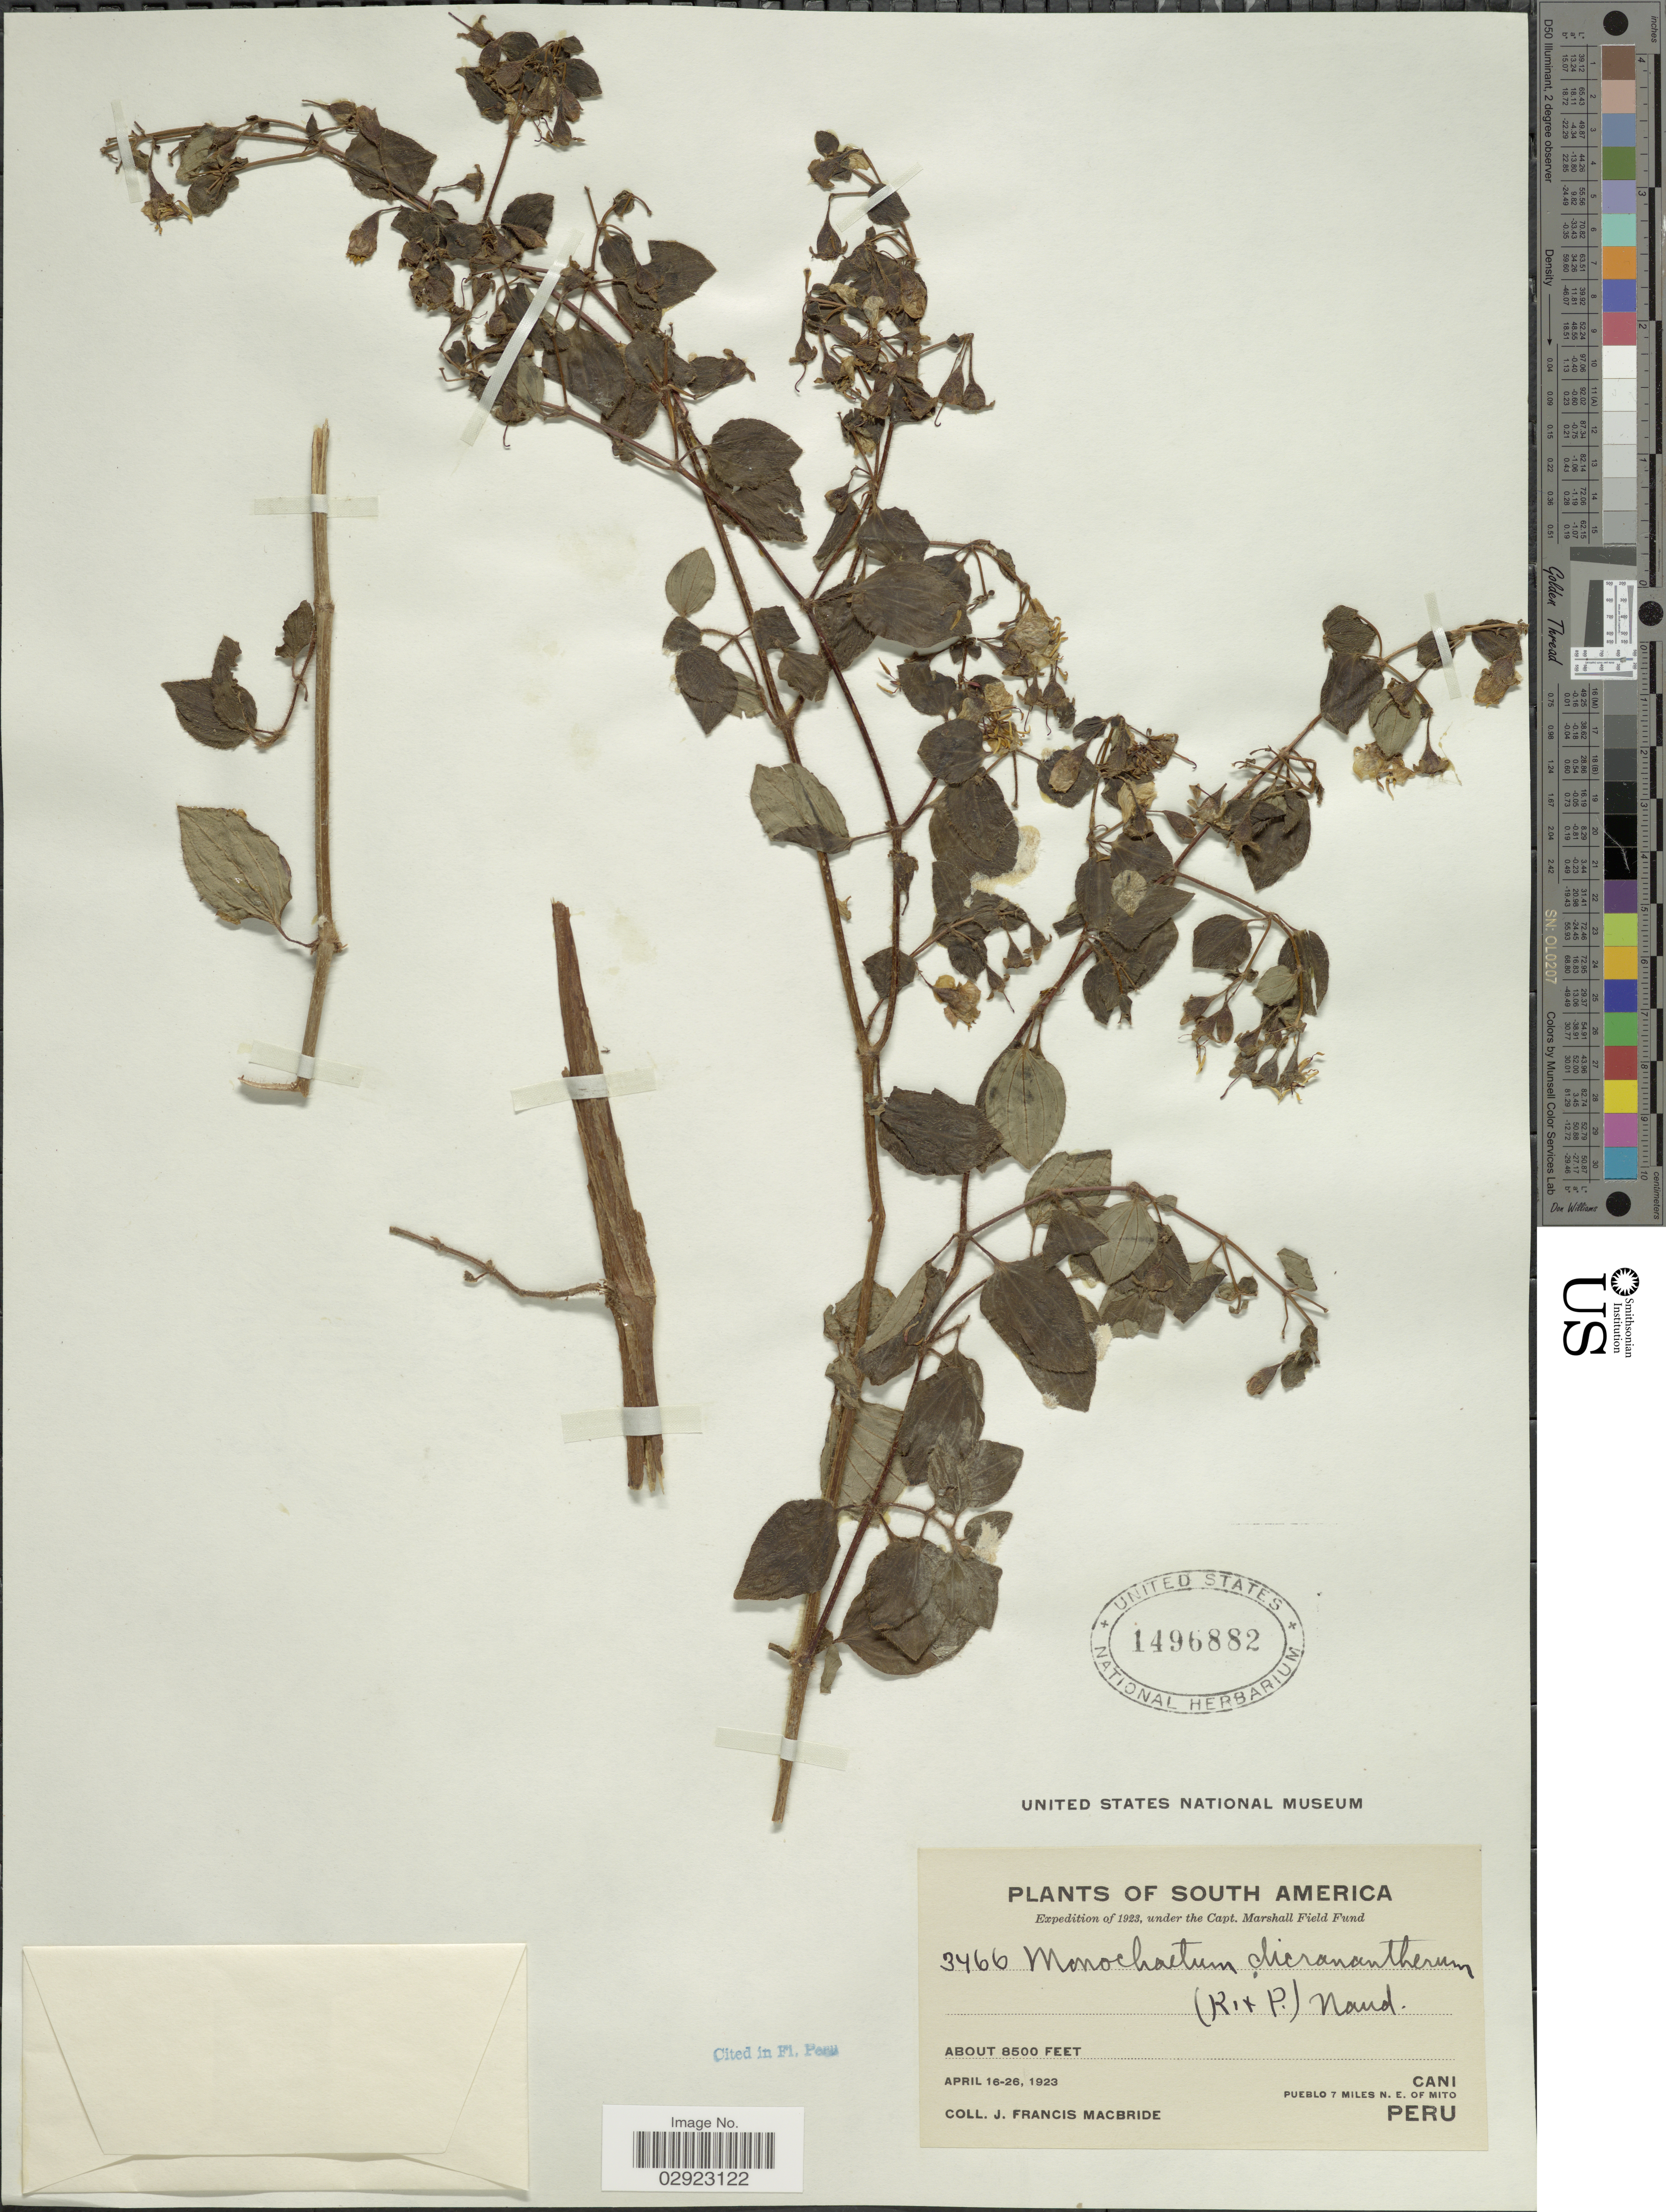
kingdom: Plantae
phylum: Tracheophyta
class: Magnoliopsida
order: Myrtales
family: Melastomataceae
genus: Monochaetum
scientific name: Monochaetum dicranantherum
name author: Naudin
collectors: J. F. Macbride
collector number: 3466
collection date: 1923-04-16/1923-04-26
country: Peru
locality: Cani, Pueblo 7 miles n.e. of Mito.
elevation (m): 2591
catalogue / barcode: US 1496882